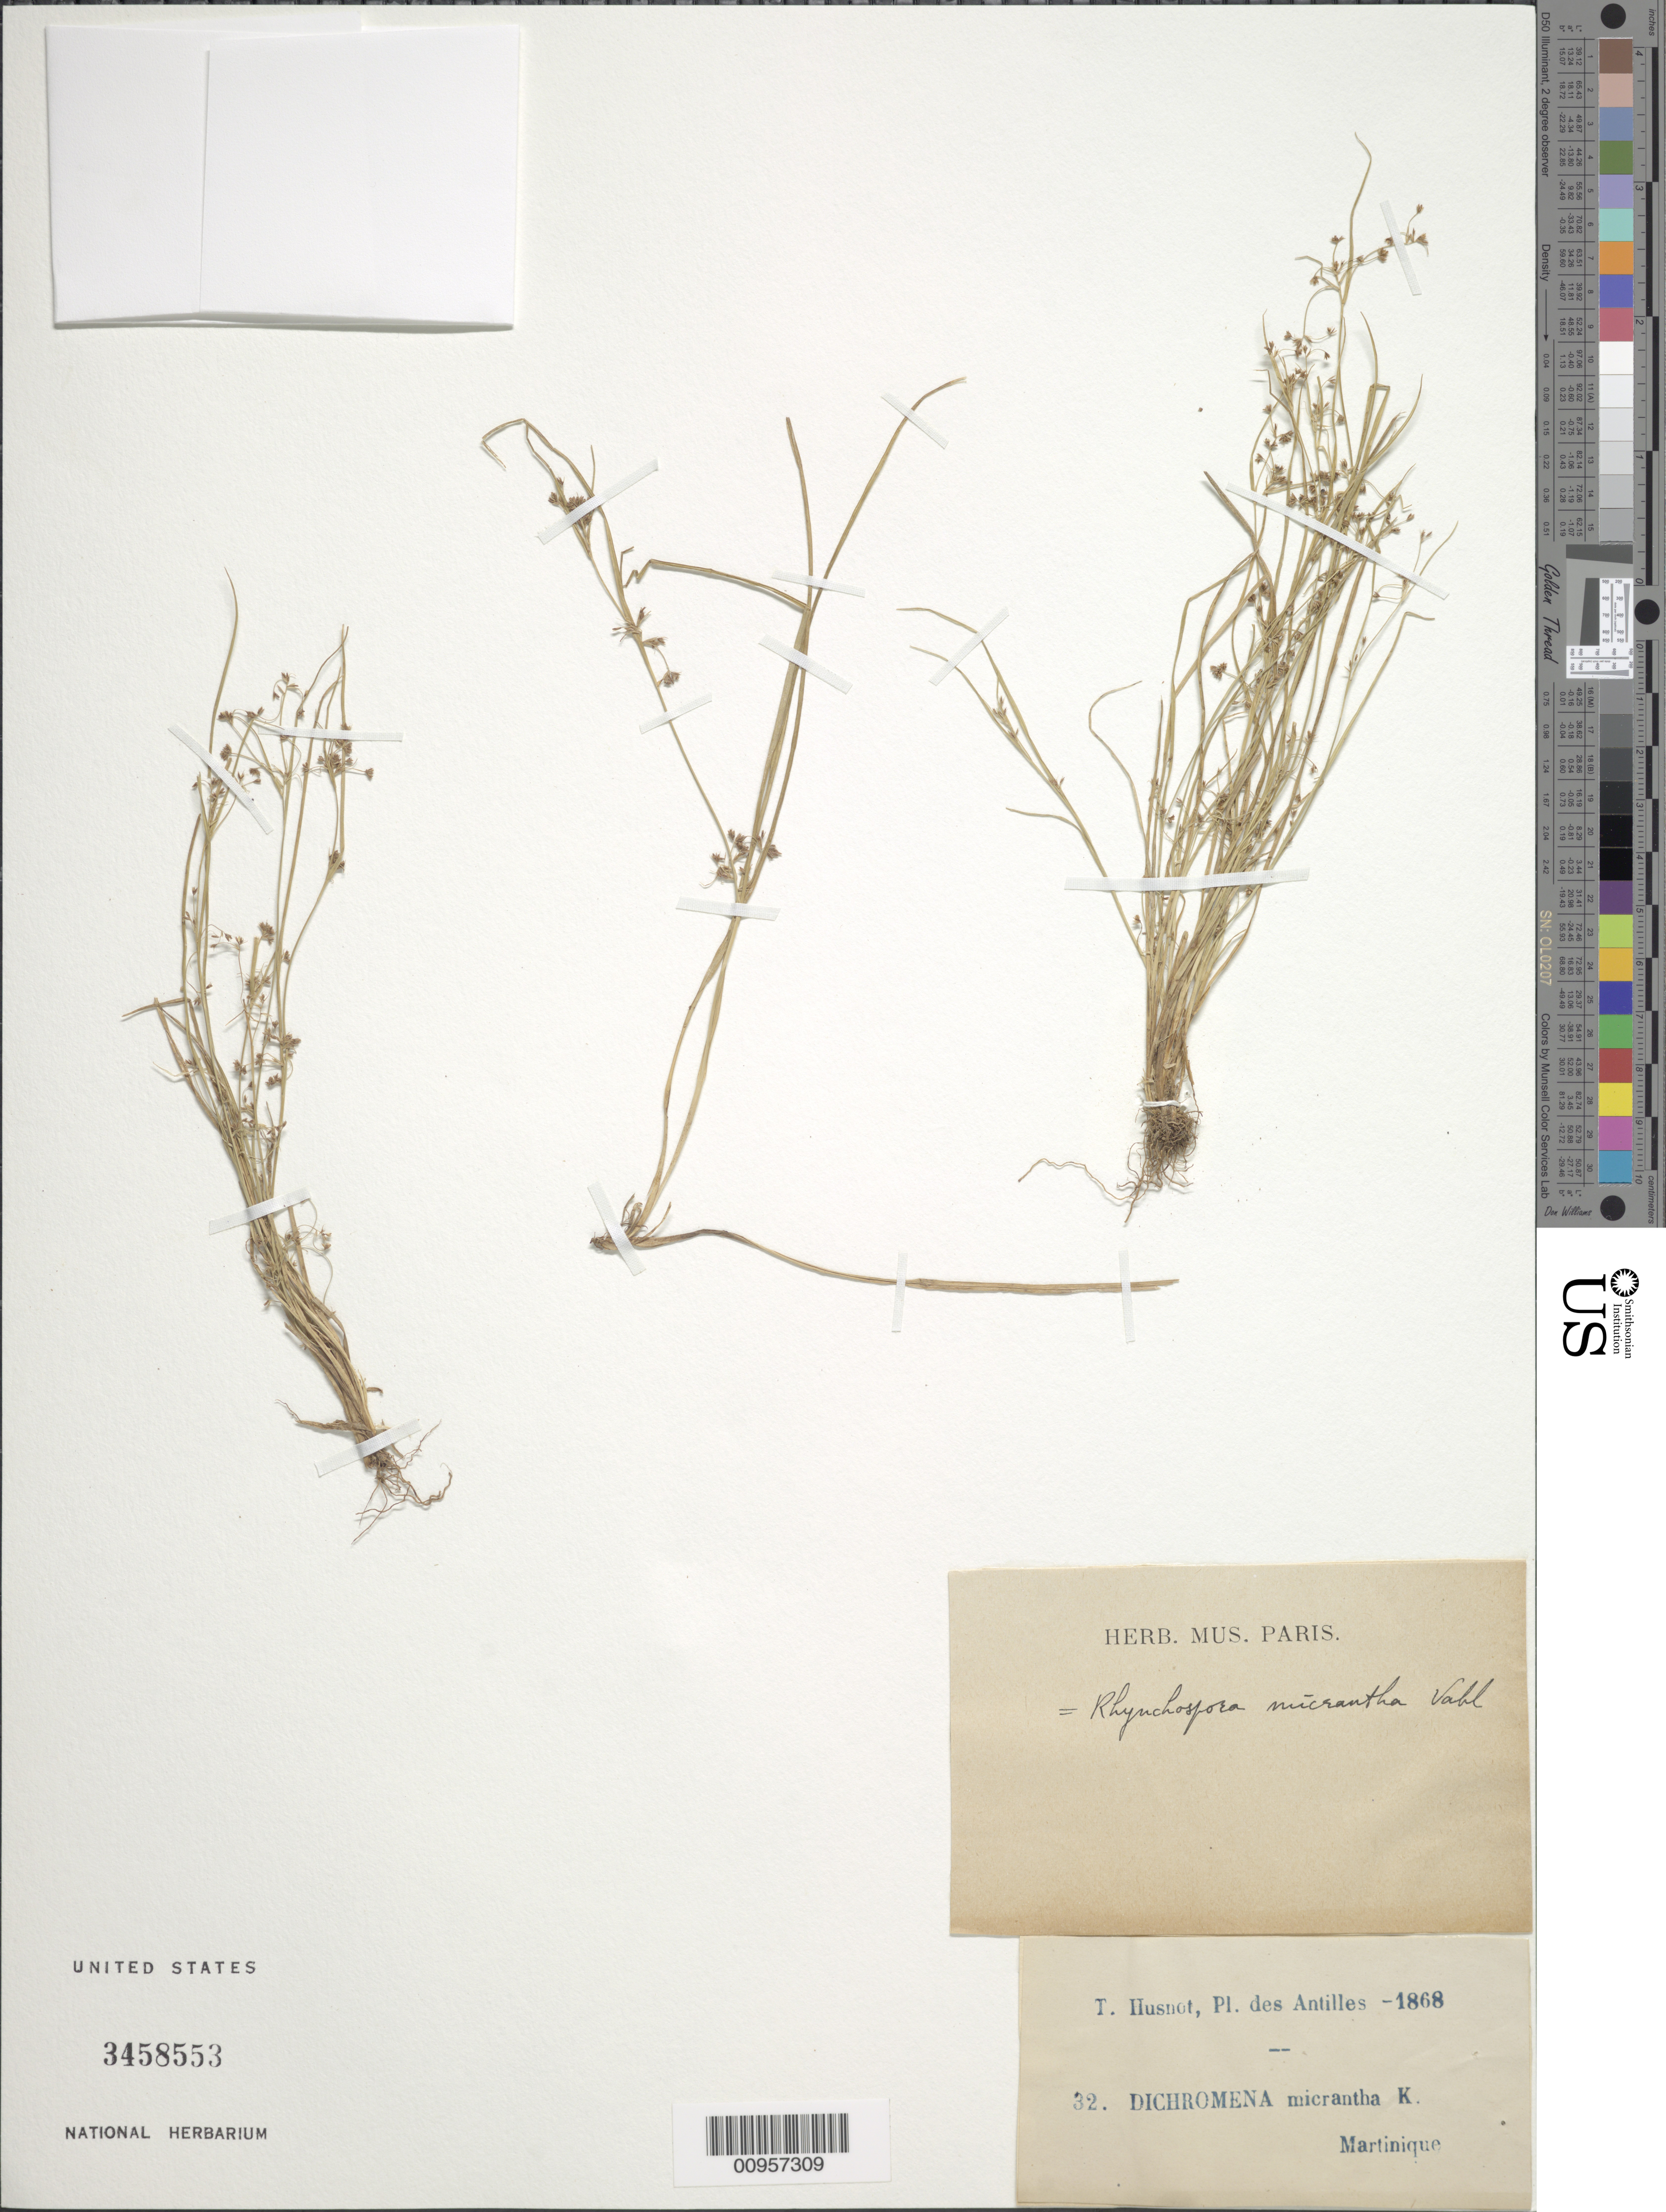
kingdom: Plantae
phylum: Tracheophyta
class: Liliopsida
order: Poales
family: Cyperaceae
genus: Rhynchospora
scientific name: Rhynchospora contracta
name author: (Nees) J. Raynal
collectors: P. T. Husnot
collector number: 32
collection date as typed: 1868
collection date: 1868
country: Martinique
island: Martinique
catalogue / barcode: US 3458553